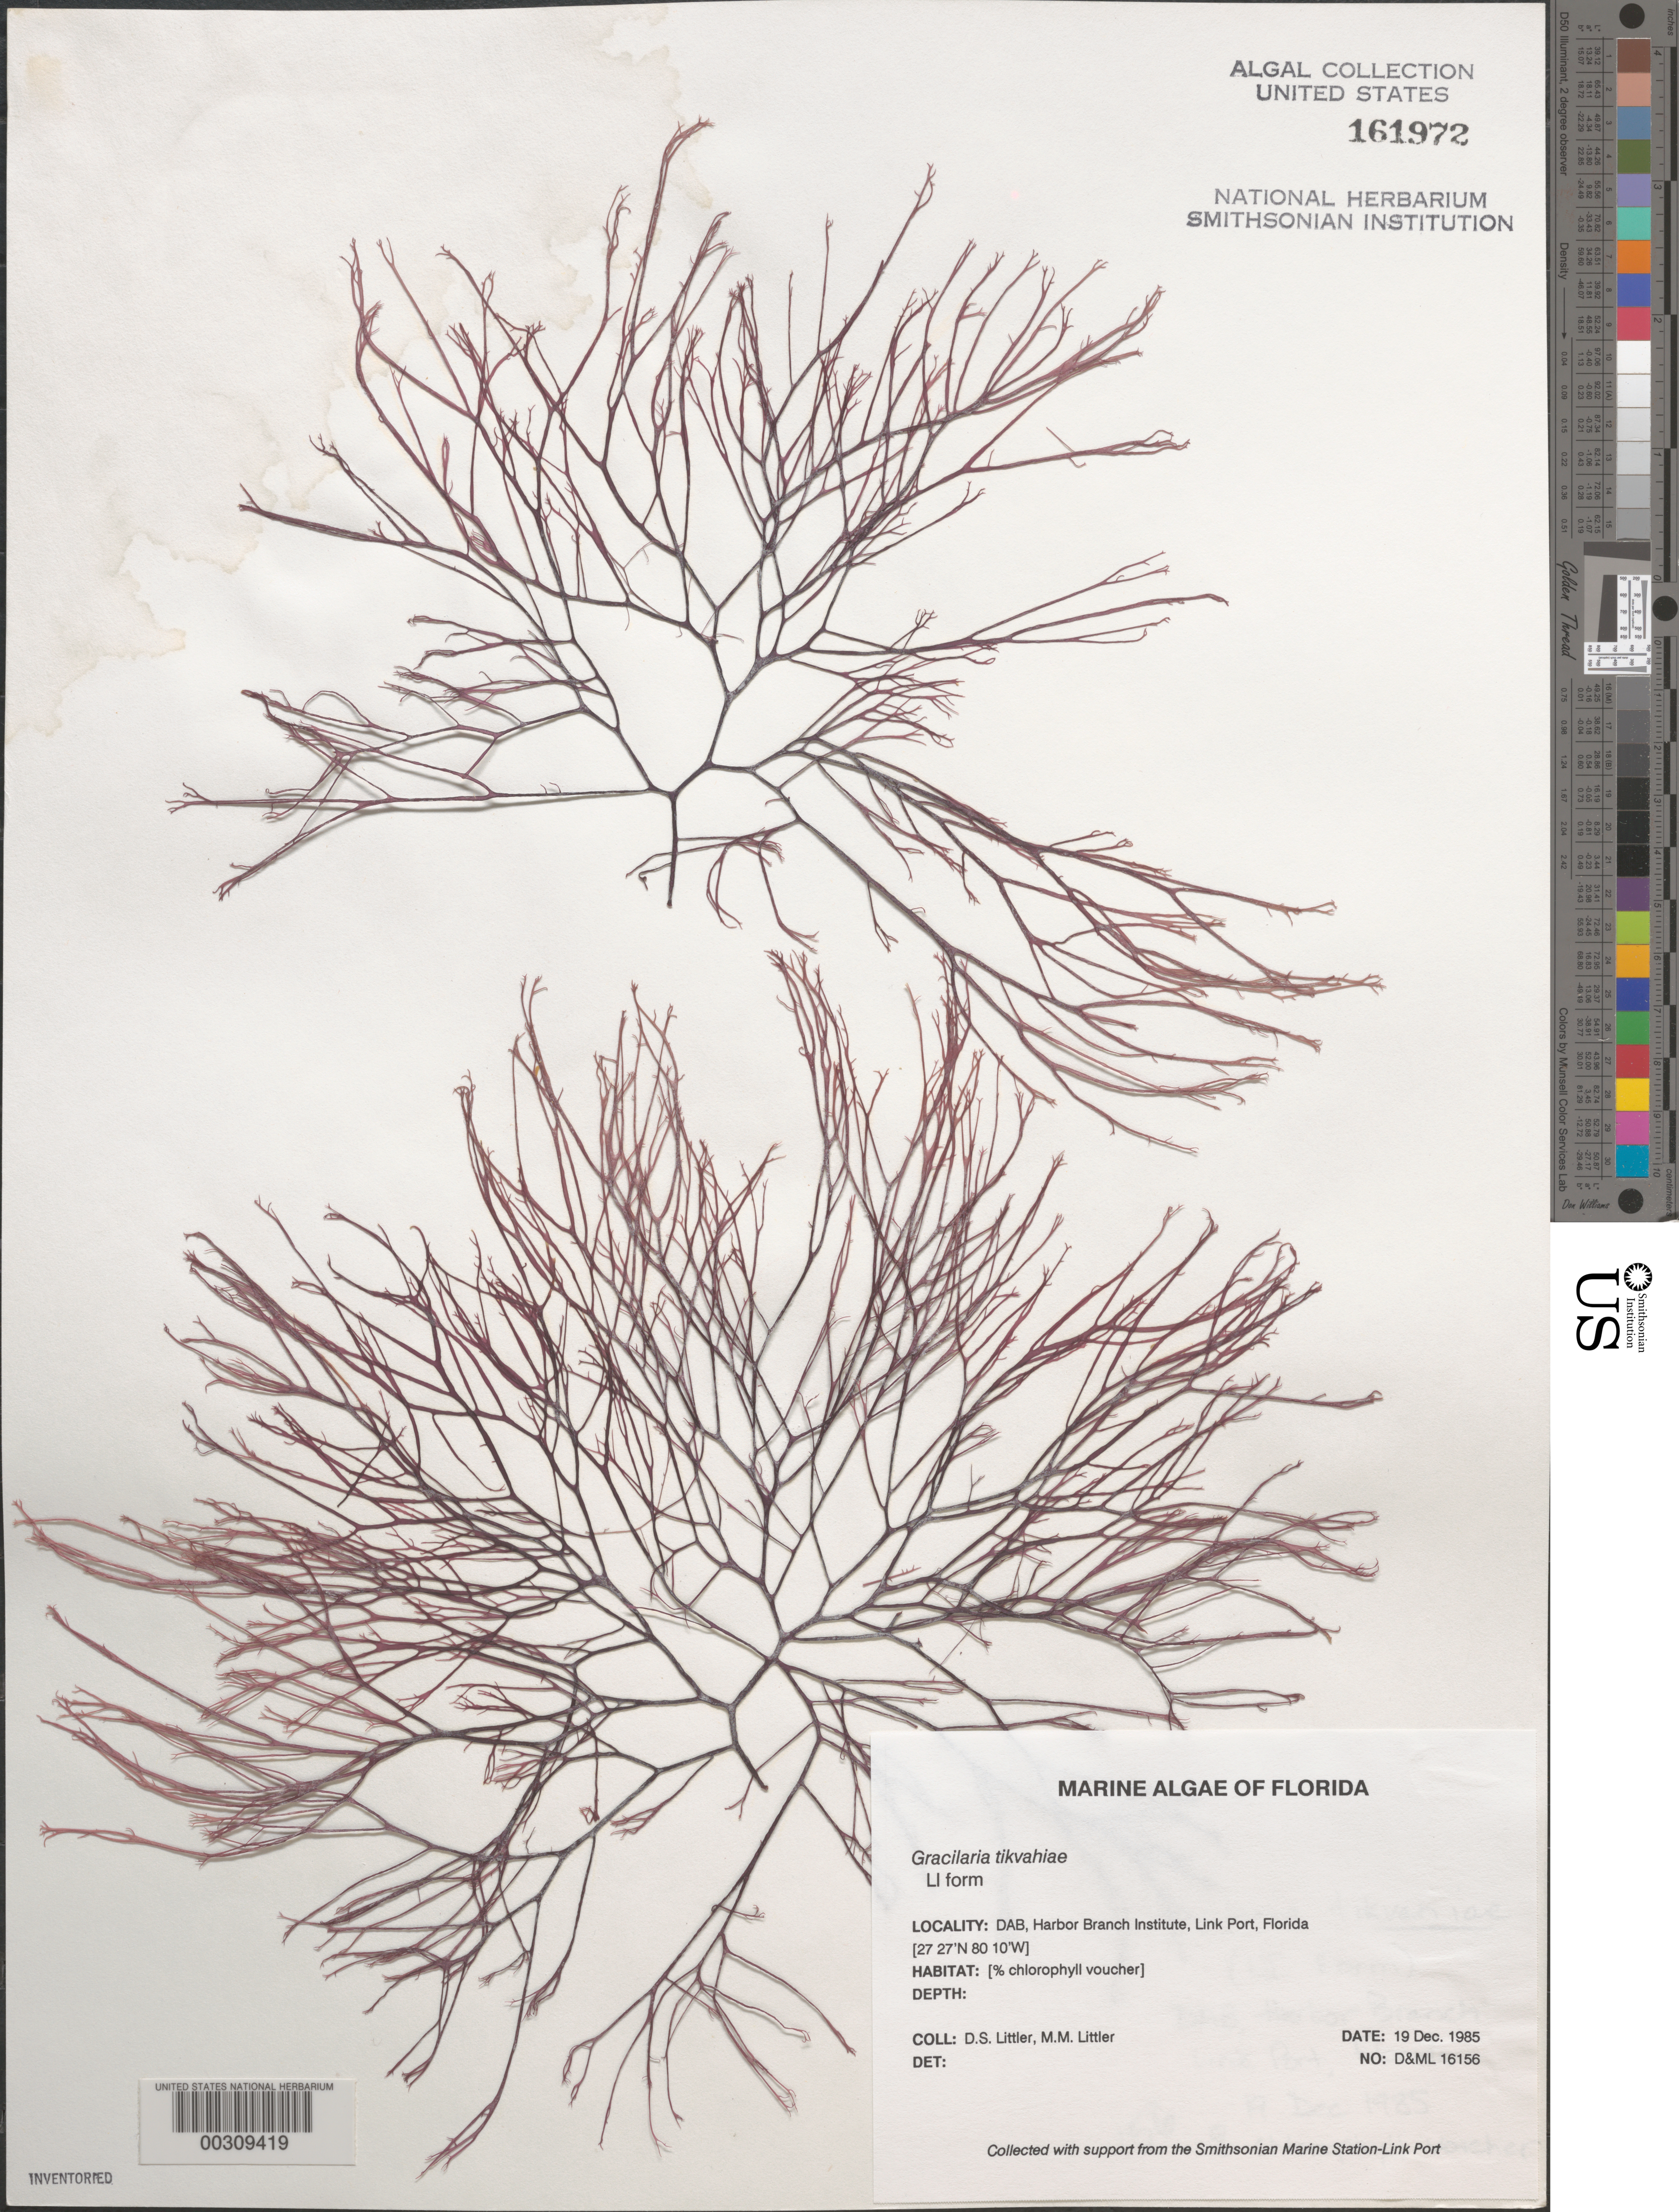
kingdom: Plantae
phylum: Rhodophyta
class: Florideophyceae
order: Gracilariales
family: Gracilariaceae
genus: Gracilaria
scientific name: Gracilaria tikvahiae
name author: McLachlan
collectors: D. S. Littler & M. M. Littler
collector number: D&ML 16156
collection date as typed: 19 Dec 1985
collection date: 1985-12-19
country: United States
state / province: Florida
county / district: Saint Lucie County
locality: Harbor Branch Oceanographic Institutue, Link Port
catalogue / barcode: US 161972